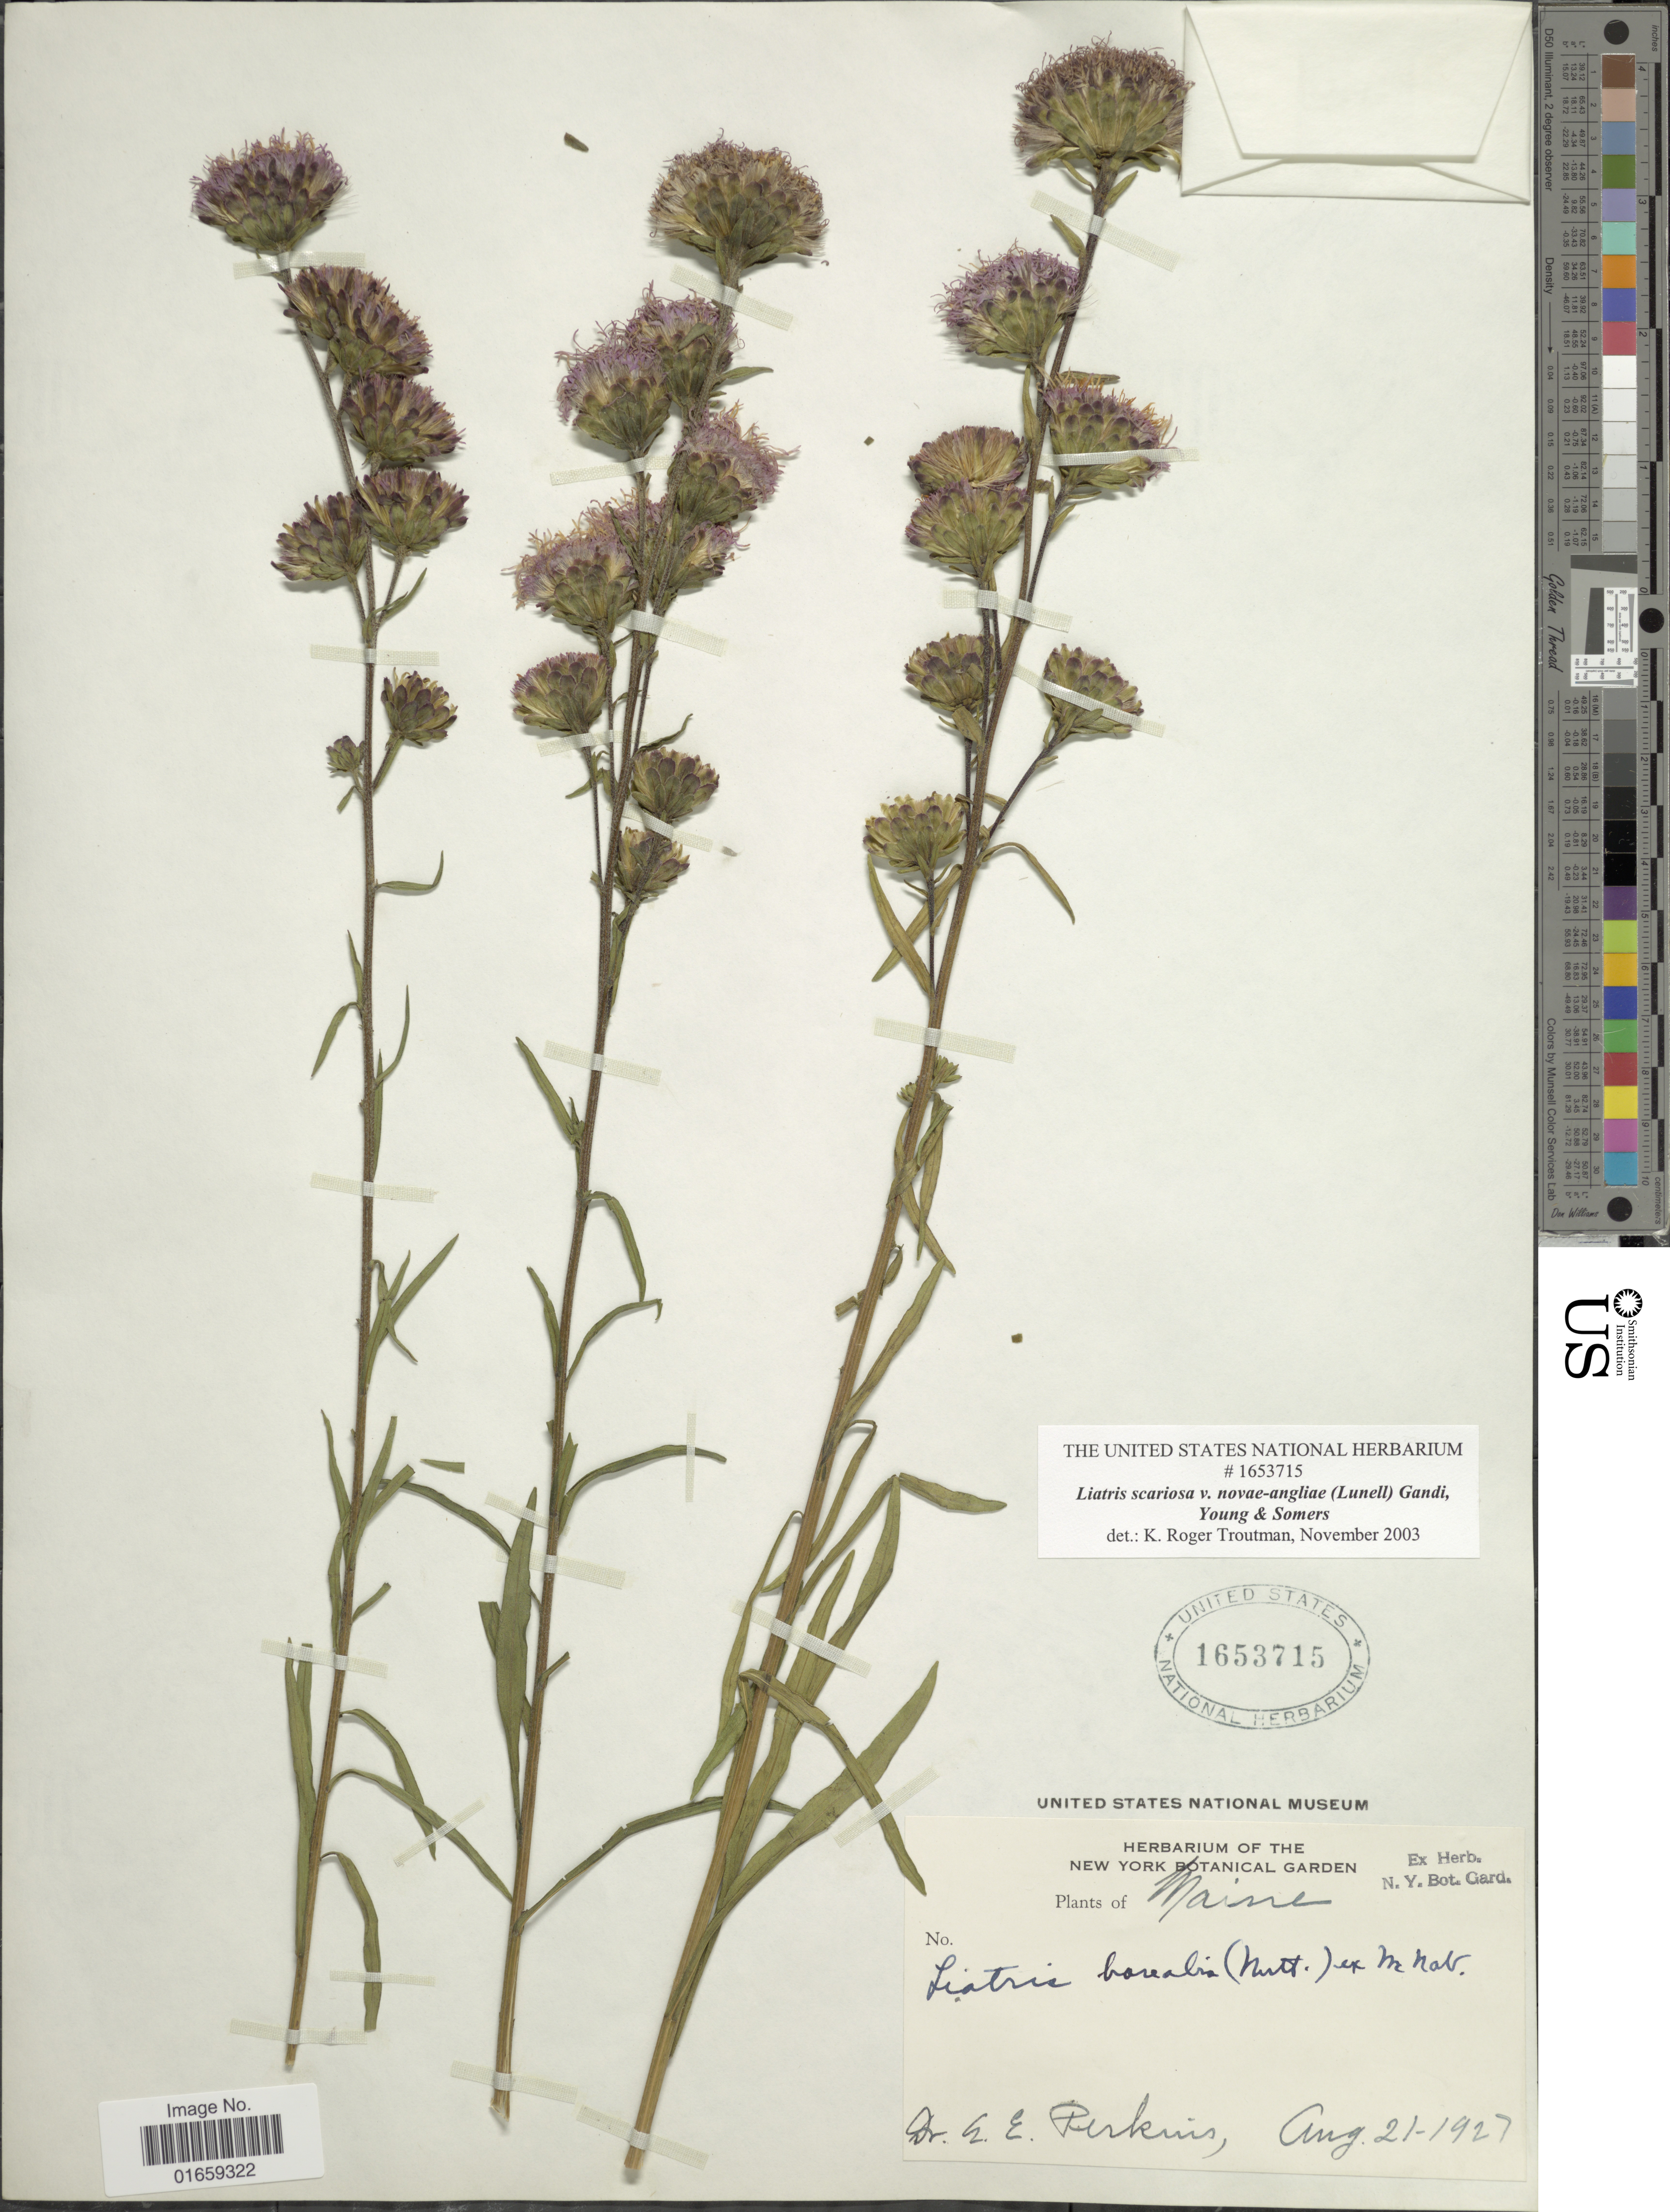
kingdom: Plantae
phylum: Tracheophyta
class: Magnoliopsida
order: Asterales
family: Asteraceae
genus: Liatris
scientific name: Liatris scariosa var. novae-angliae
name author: (Lunell) Gandhi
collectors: E. Perkins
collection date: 1927-08-21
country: United States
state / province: Maine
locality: Maine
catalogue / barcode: US 1653715